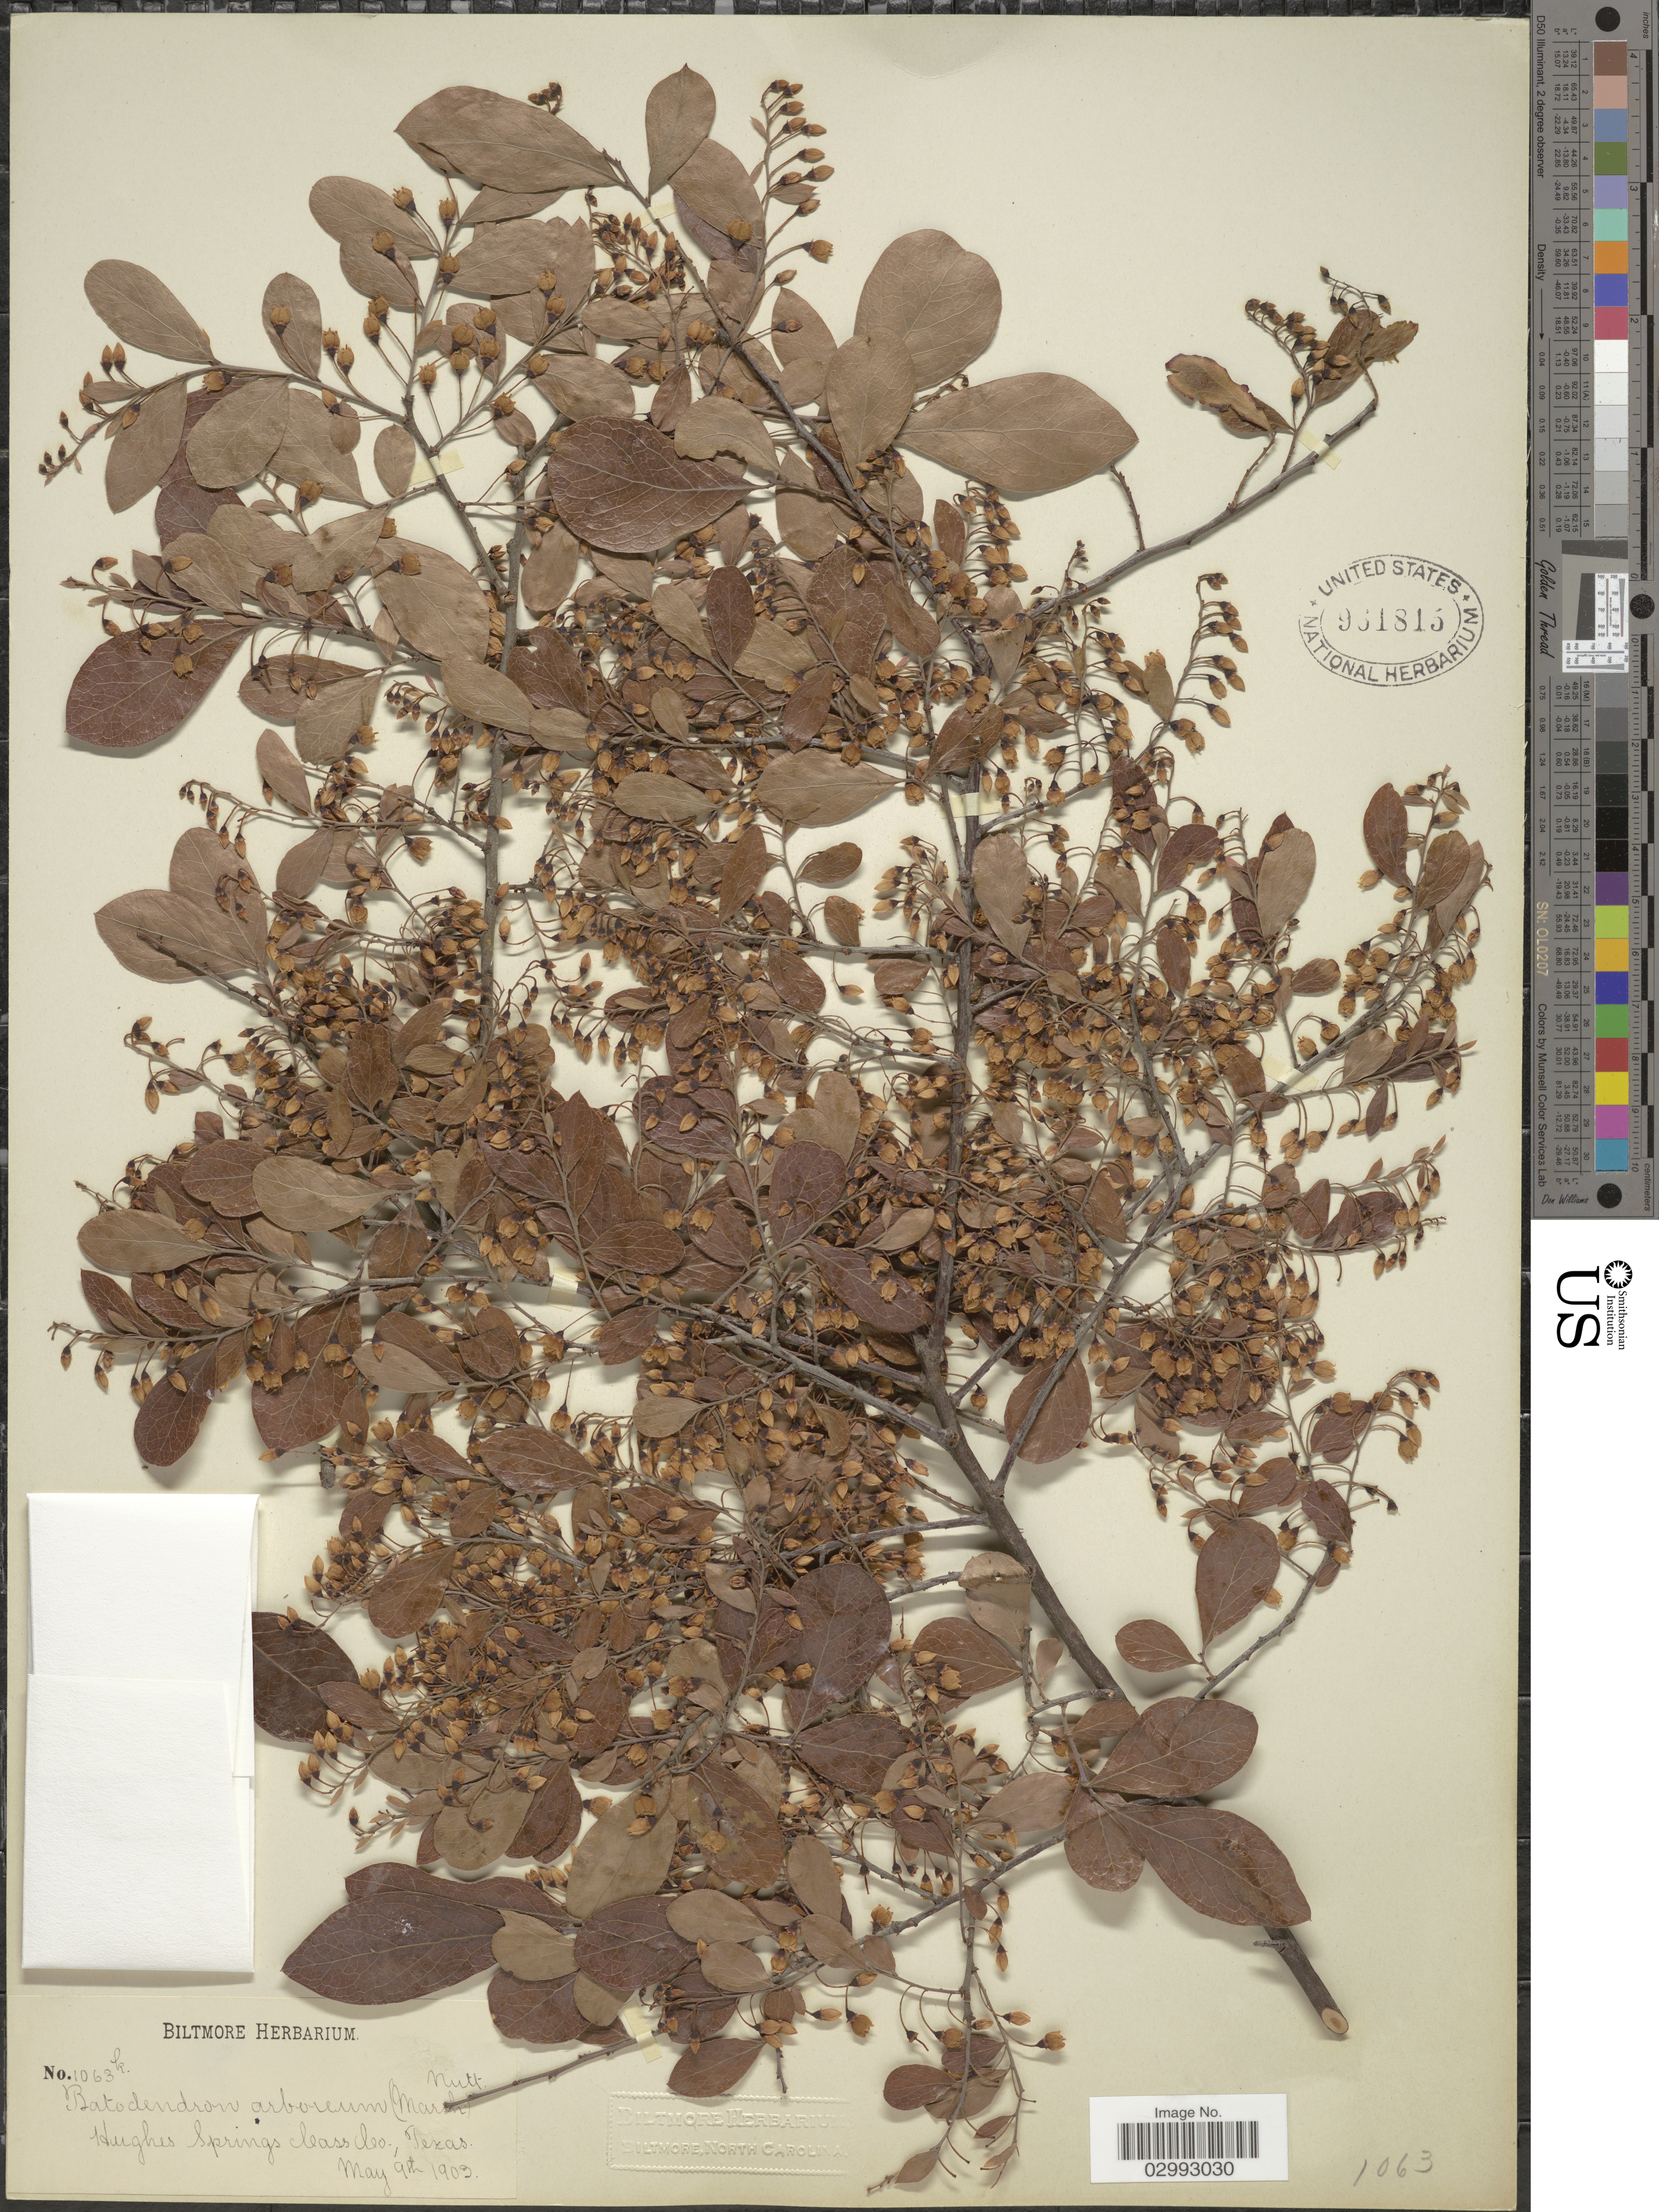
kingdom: Plantae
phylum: Tracheophyta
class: Magnoliopsida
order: Ericales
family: Ericaceae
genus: Batodendron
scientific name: Batodendron arboreum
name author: Nutt.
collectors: ex herb. Biltmore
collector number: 1063k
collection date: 1903-05-09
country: United States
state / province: Texas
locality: Hughes Springs Cass Co.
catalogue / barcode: US 961815